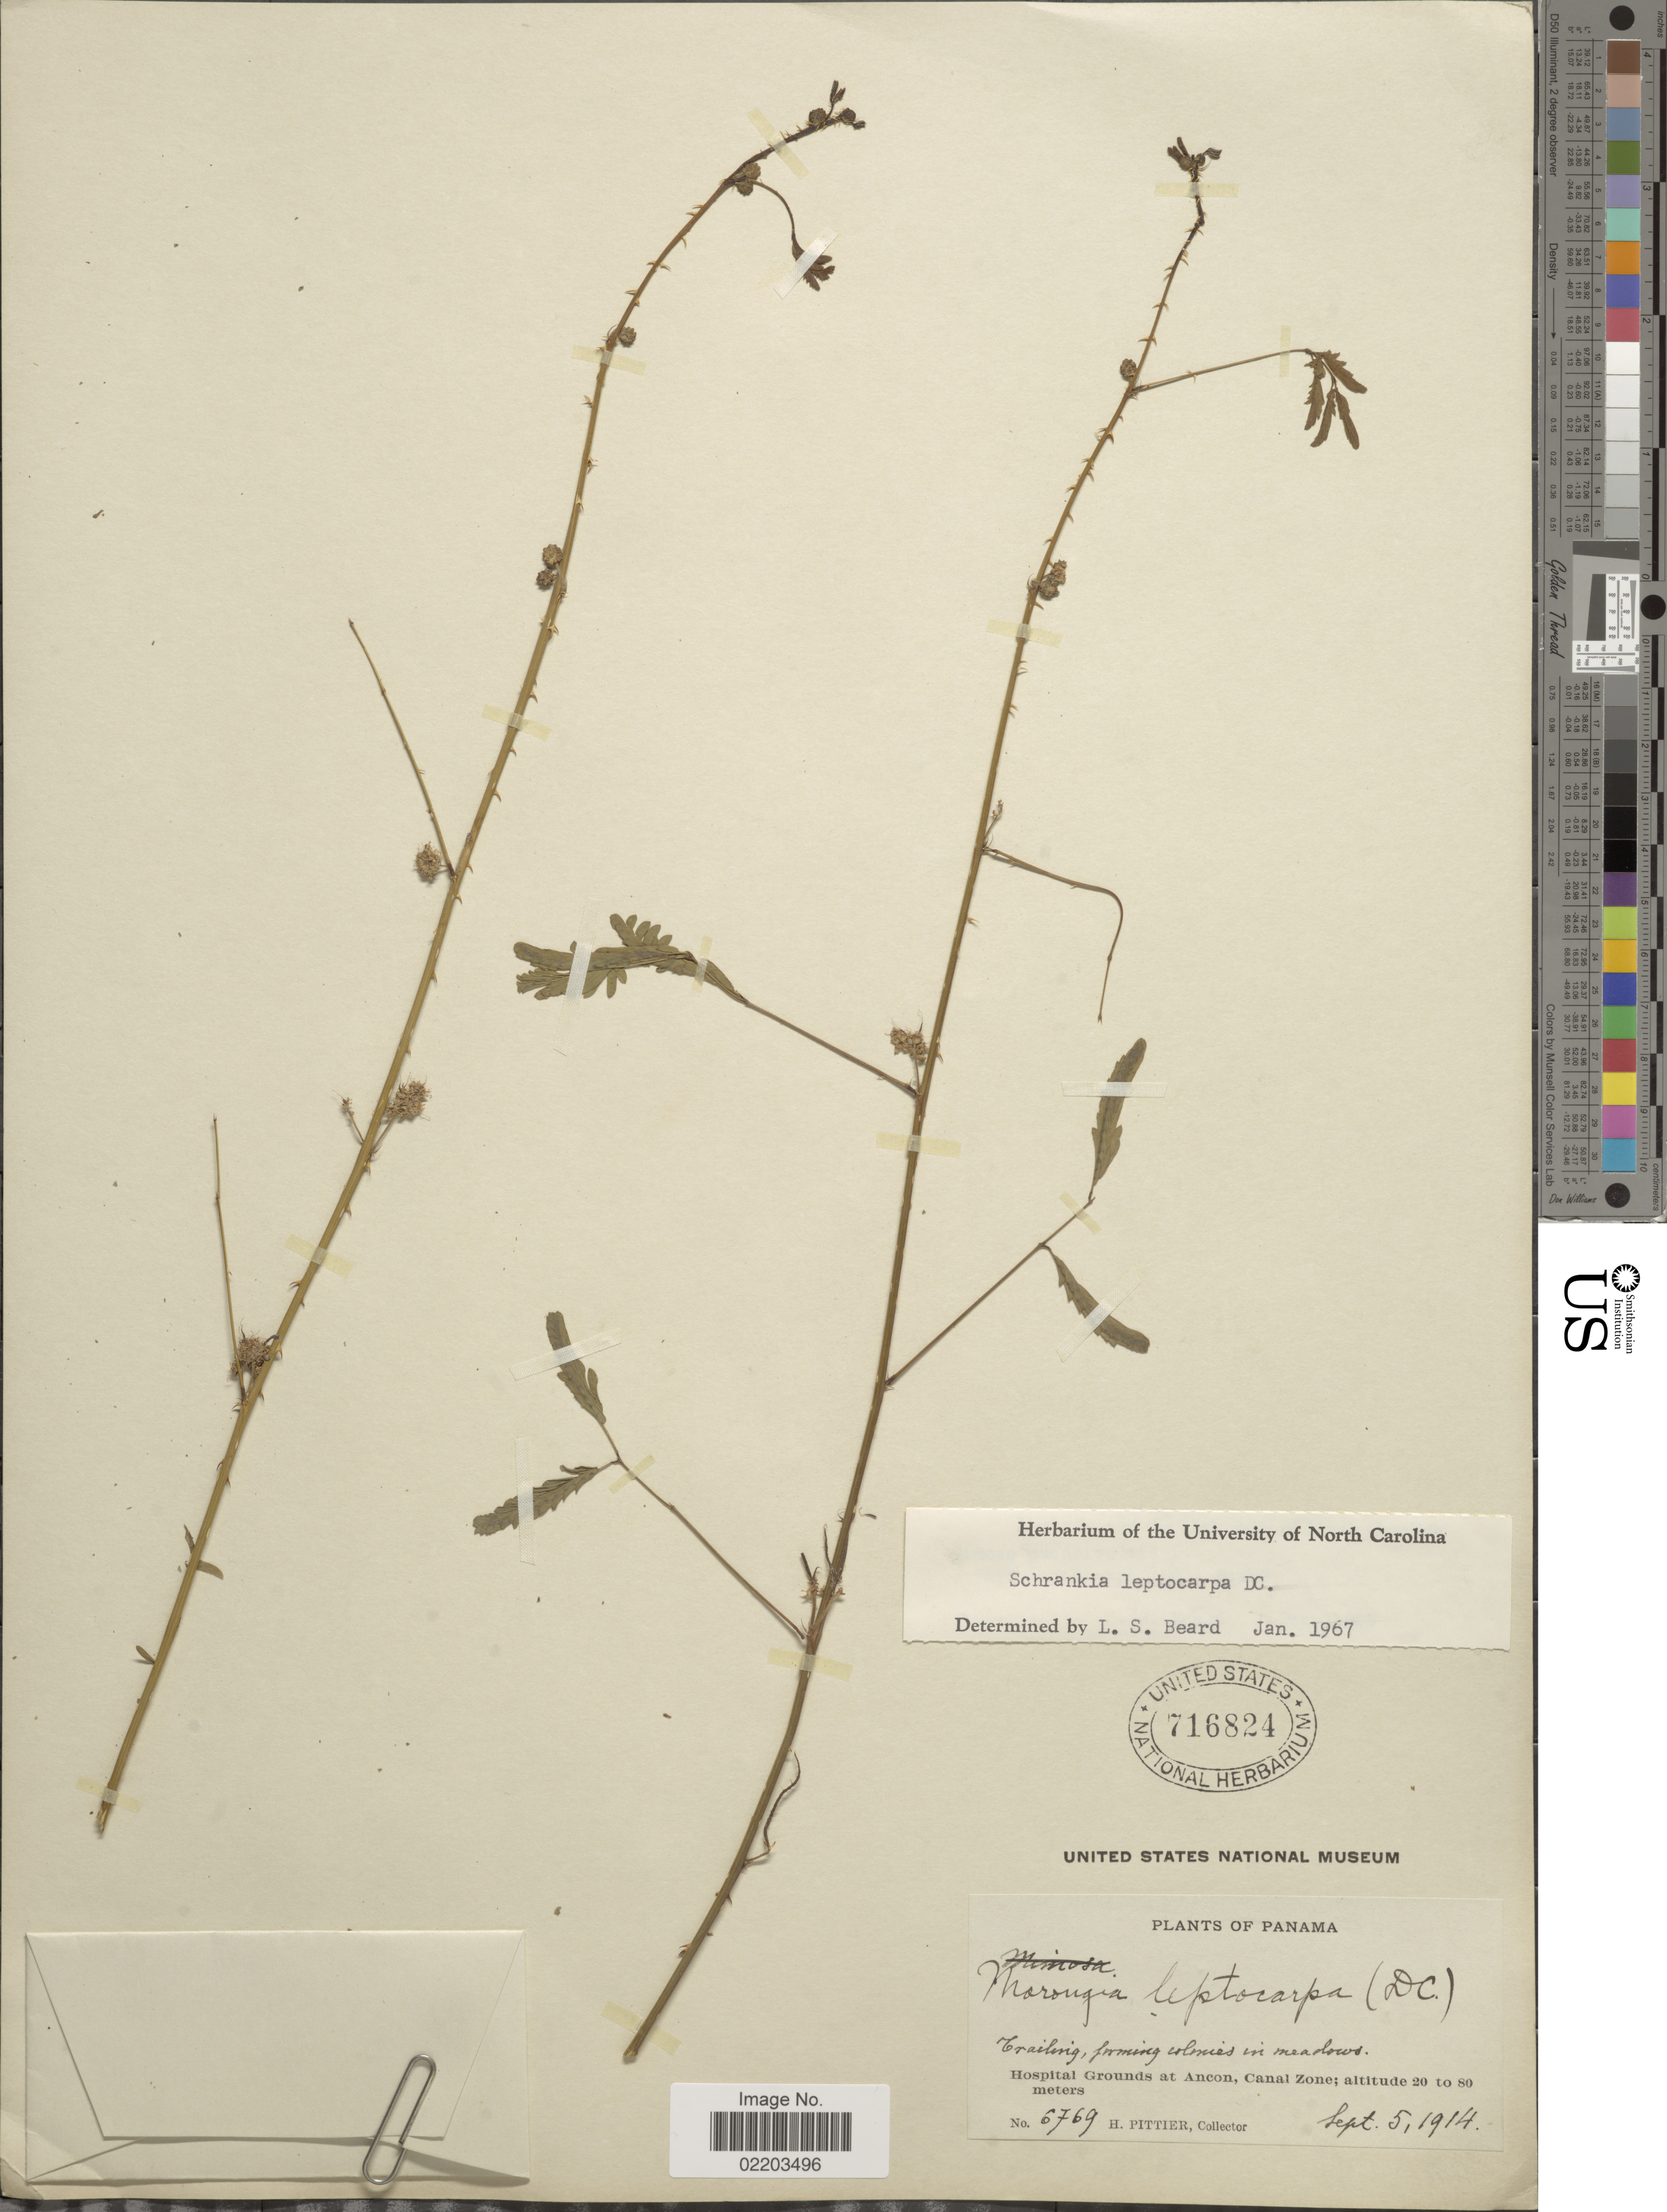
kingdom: Plantae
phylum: Tracheophyta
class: Magnoliopsida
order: Fabales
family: Fabaceae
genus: Mimosa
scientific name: Mimosa candollei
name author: R. Grether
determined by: Strong, Mark T., (BOT), Smithsonian Institution - National Museum of Natural History (UNITED STATES)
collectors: H. F. Pittier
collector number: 6769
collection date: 1914-09-05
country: Panama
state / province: Colón / Panamá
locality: Trailing, forming colonies in meadows, Hospital Grounds at Ancon, Canal Zone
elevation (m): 20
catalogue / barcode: US 716824